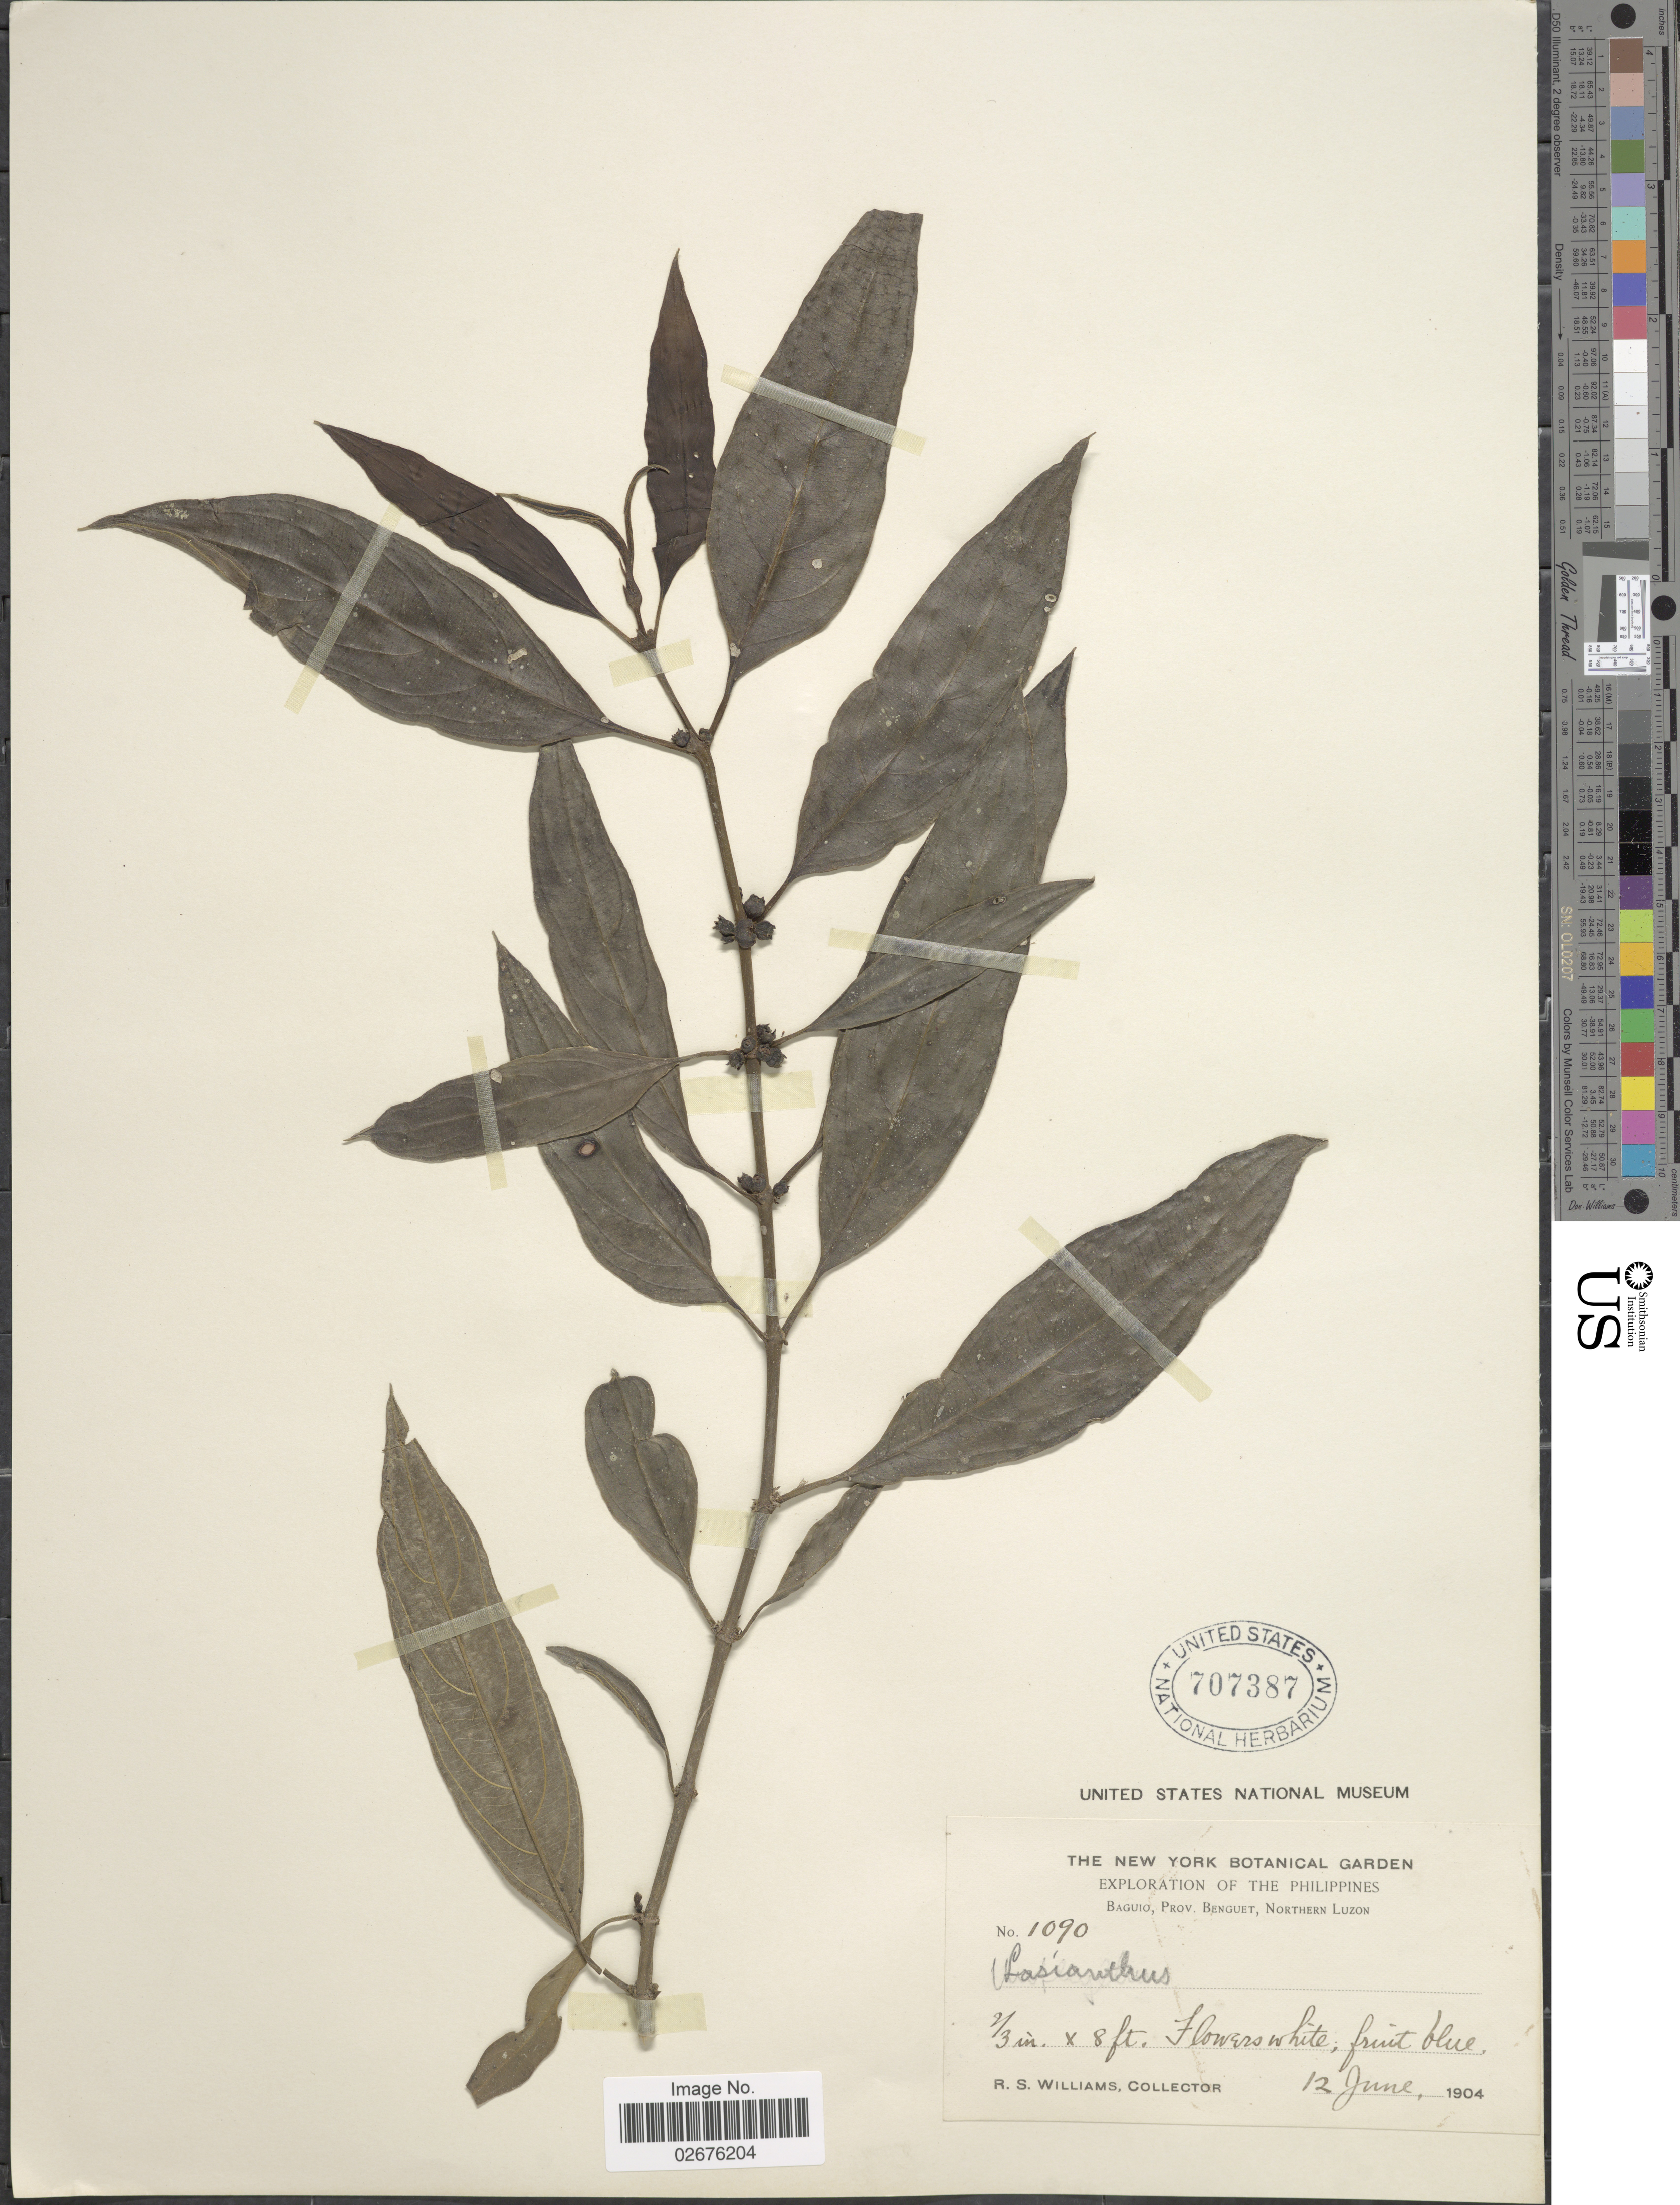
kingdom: Plantae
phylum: Tracheophyta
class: Magnoliopsida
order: Gentianales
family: Rubiaceae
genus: Lasianthus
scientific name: Lasianthus sp.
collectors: R. S. Williams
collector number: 1090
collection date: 1904-06-12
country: Philippines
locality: Baguio, Prov. Benguet, Northern Luzon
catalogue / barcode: US 707387